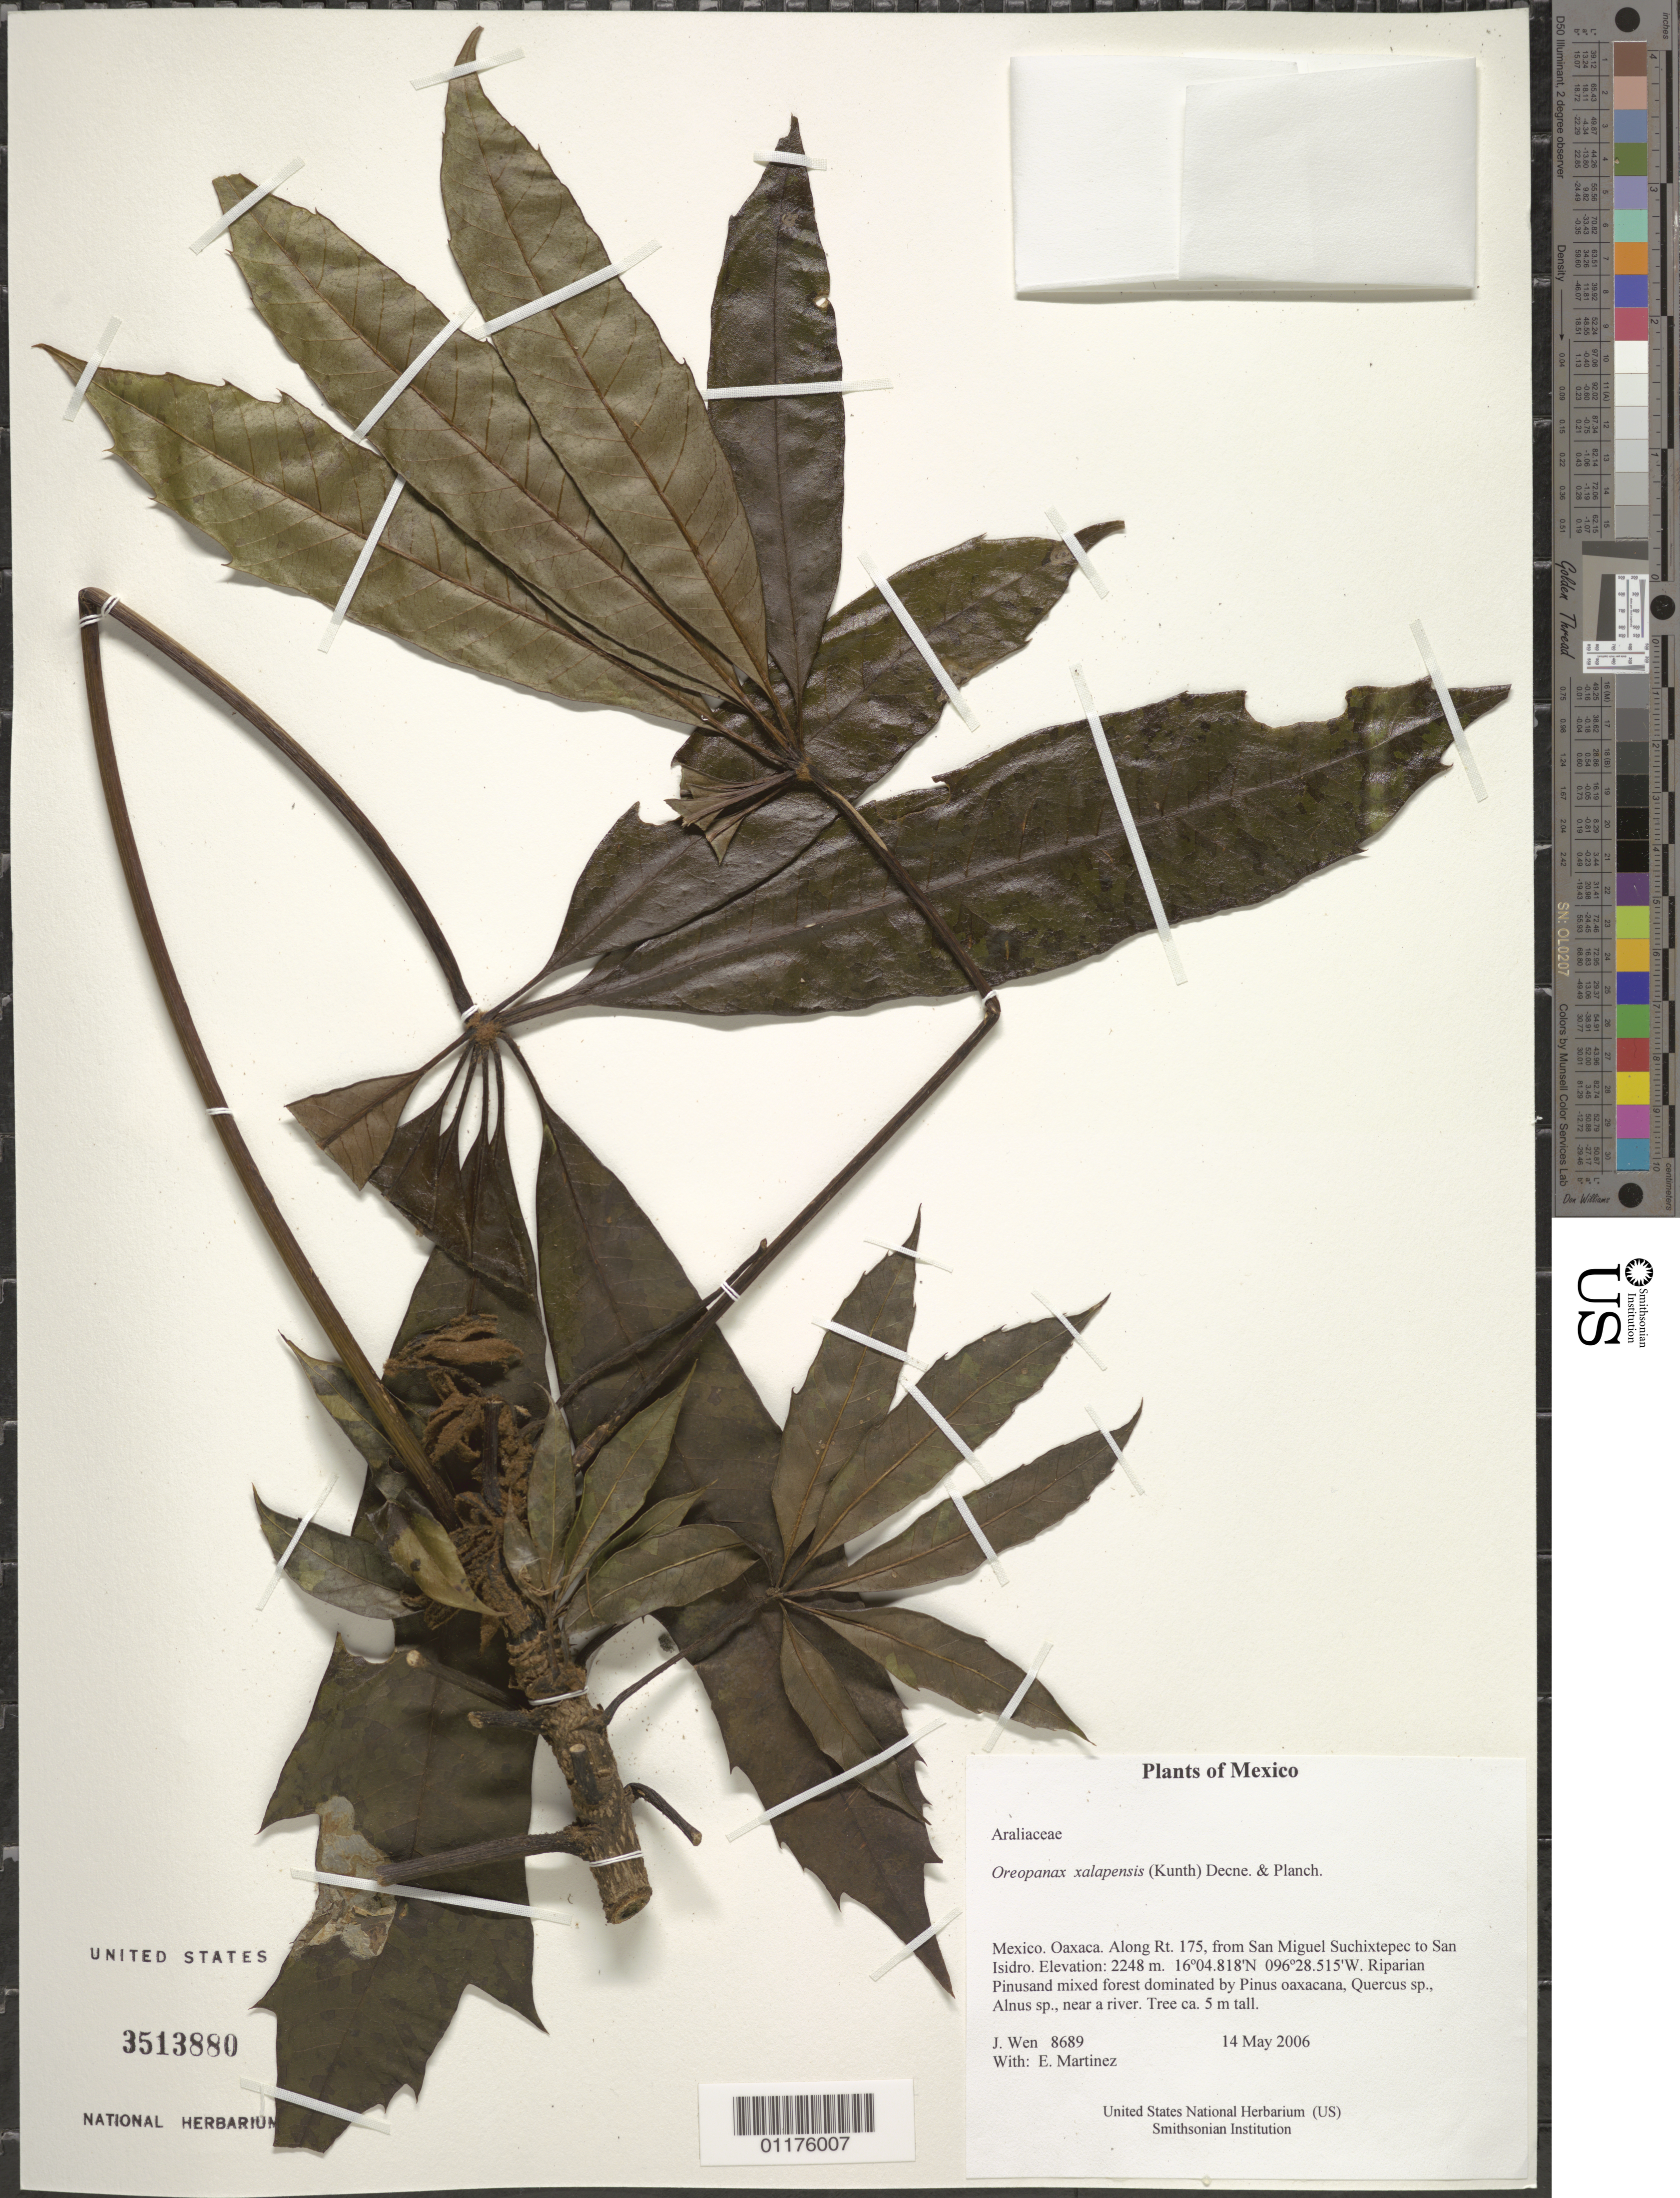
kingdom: Plantae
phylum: Tracheophyta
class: Magnoliopsida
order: Apiales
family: Araliaceae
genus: Oreopanax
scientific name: Oreopanax xalapensis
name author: (Kunth) Decne. & Planch.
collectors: J. Wen & E. Martínez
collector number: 8689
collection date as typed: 14 May 2006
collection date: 2006-05-14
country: Mexico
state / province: Oaxaca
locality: Along Rt. 175, from San Miguel Suchixtepec to San Isidro.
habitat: Riparian Pinus and mixed forest dominated by Pinus oaxacana, Quercus sp., Alnus sp., near a river.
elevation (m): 2248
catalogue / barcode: US 3513880